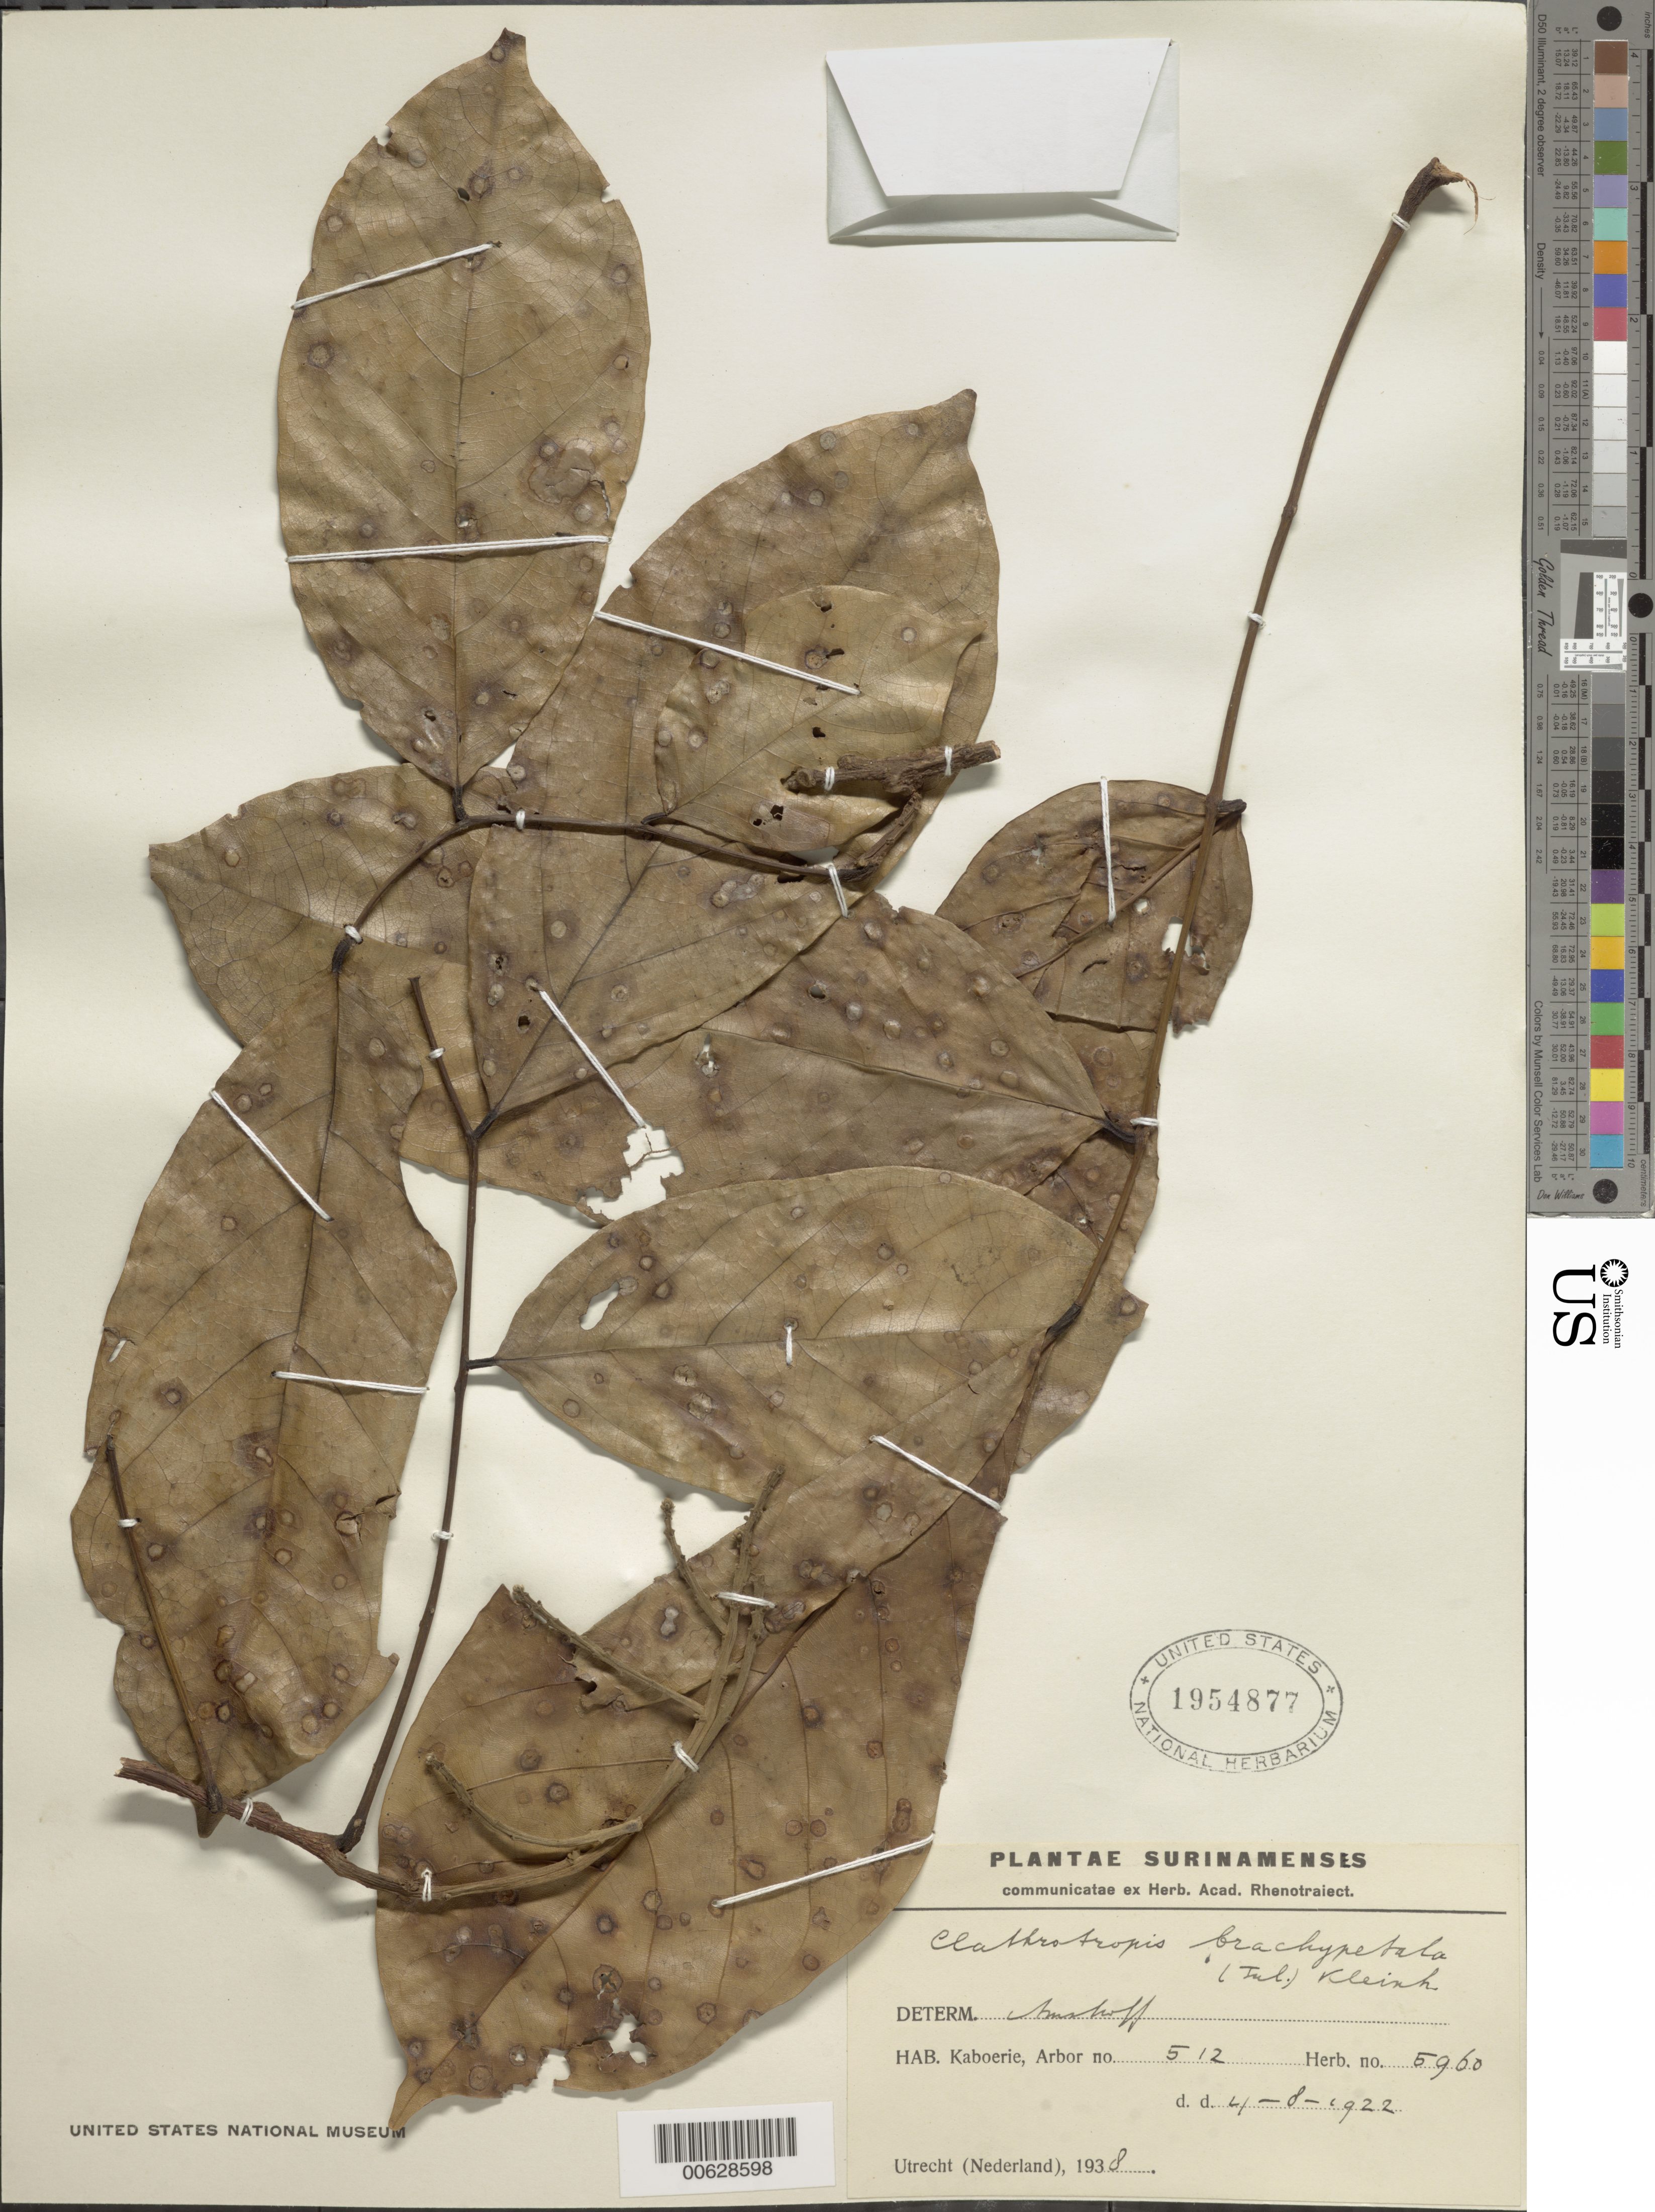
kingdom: Plantae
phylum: Tracheophyta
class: Magnoliopsida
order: Fabales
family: Fabaceae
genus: Clathrotropis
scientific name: Clathrotropis brachypetala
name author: (Tul.) Kleinh.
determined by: Amshoff, G. J. H.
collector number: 5960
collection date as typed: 21-Aug-22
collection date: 1922-08-21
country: Suriname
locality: Kaboerie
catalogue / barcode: US 1954877